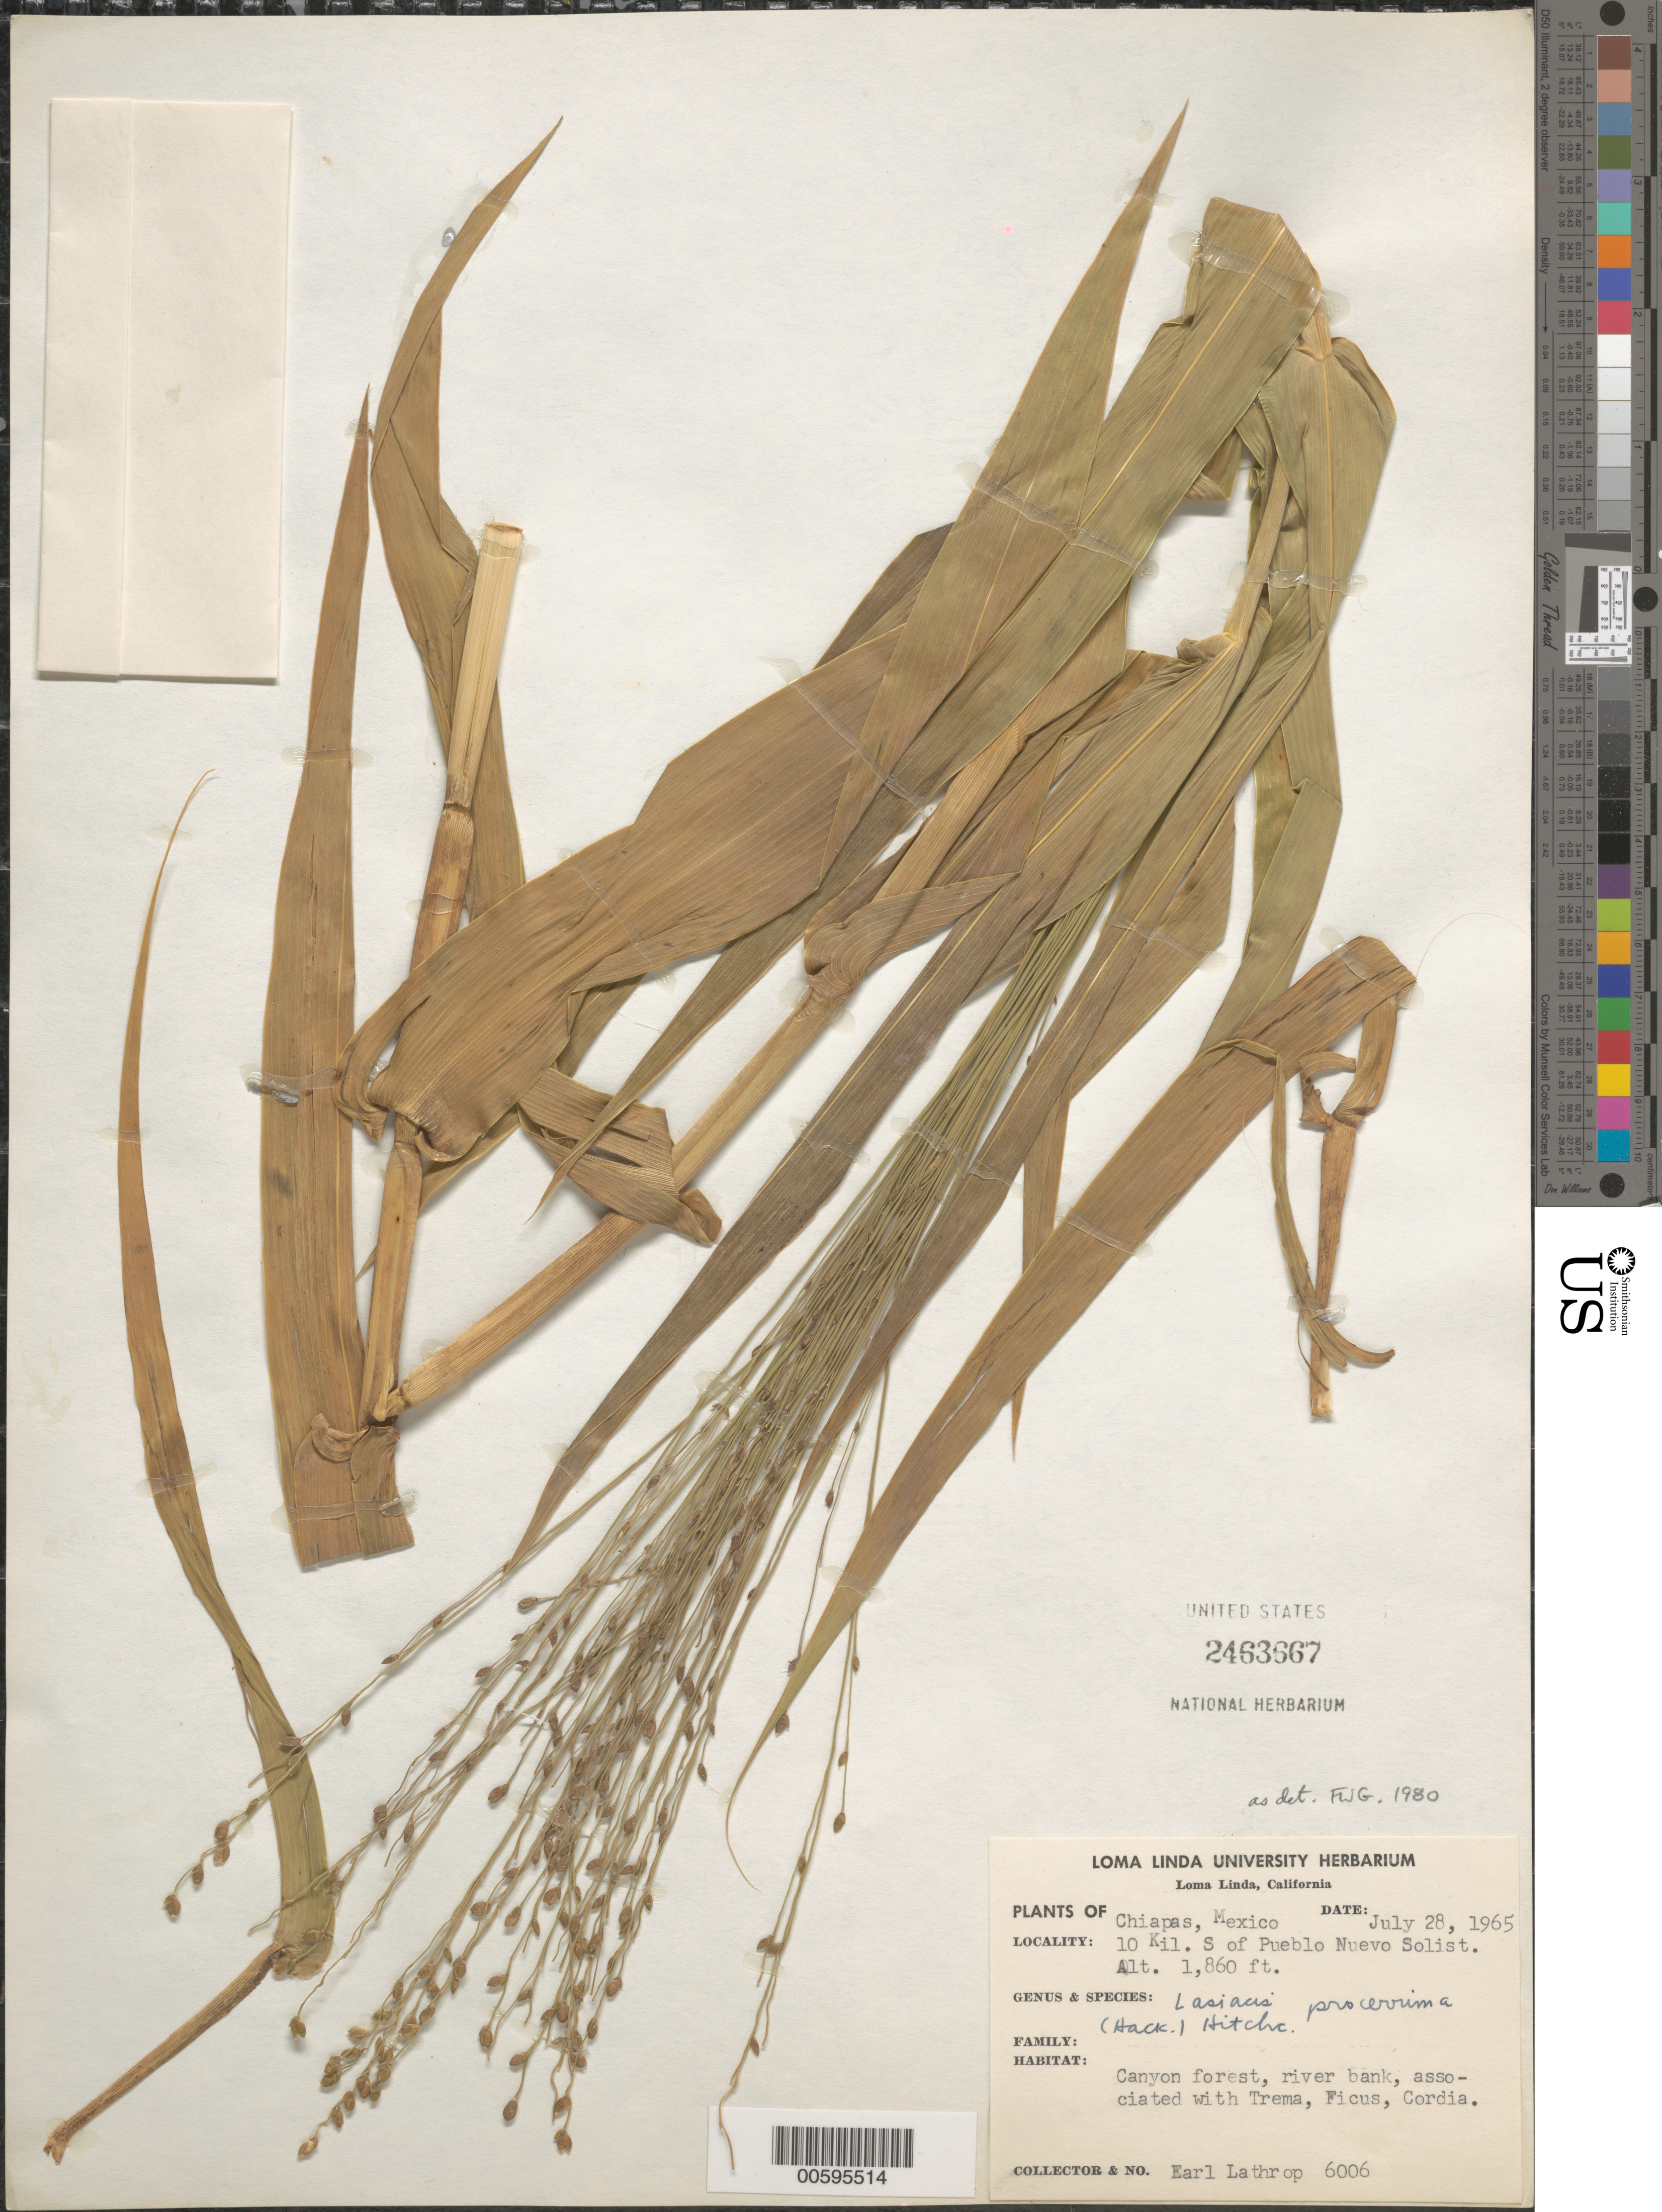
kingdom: Plantae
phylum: Tracheophyta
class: Liliopsida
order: Poales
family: Poaceae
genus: Lasiacis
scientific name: Lasiacis procerrima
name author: (Hack.) Hitchc.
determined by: F.W.G.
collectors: E. W. Lathrop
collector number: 6006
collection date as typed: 28 Jul 1965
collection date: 1965-07-28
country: Mexico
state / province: Chiapas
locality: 10 km S of Pueblo Nuevo Solistahuacán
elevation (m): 567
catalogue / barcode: US 2463667